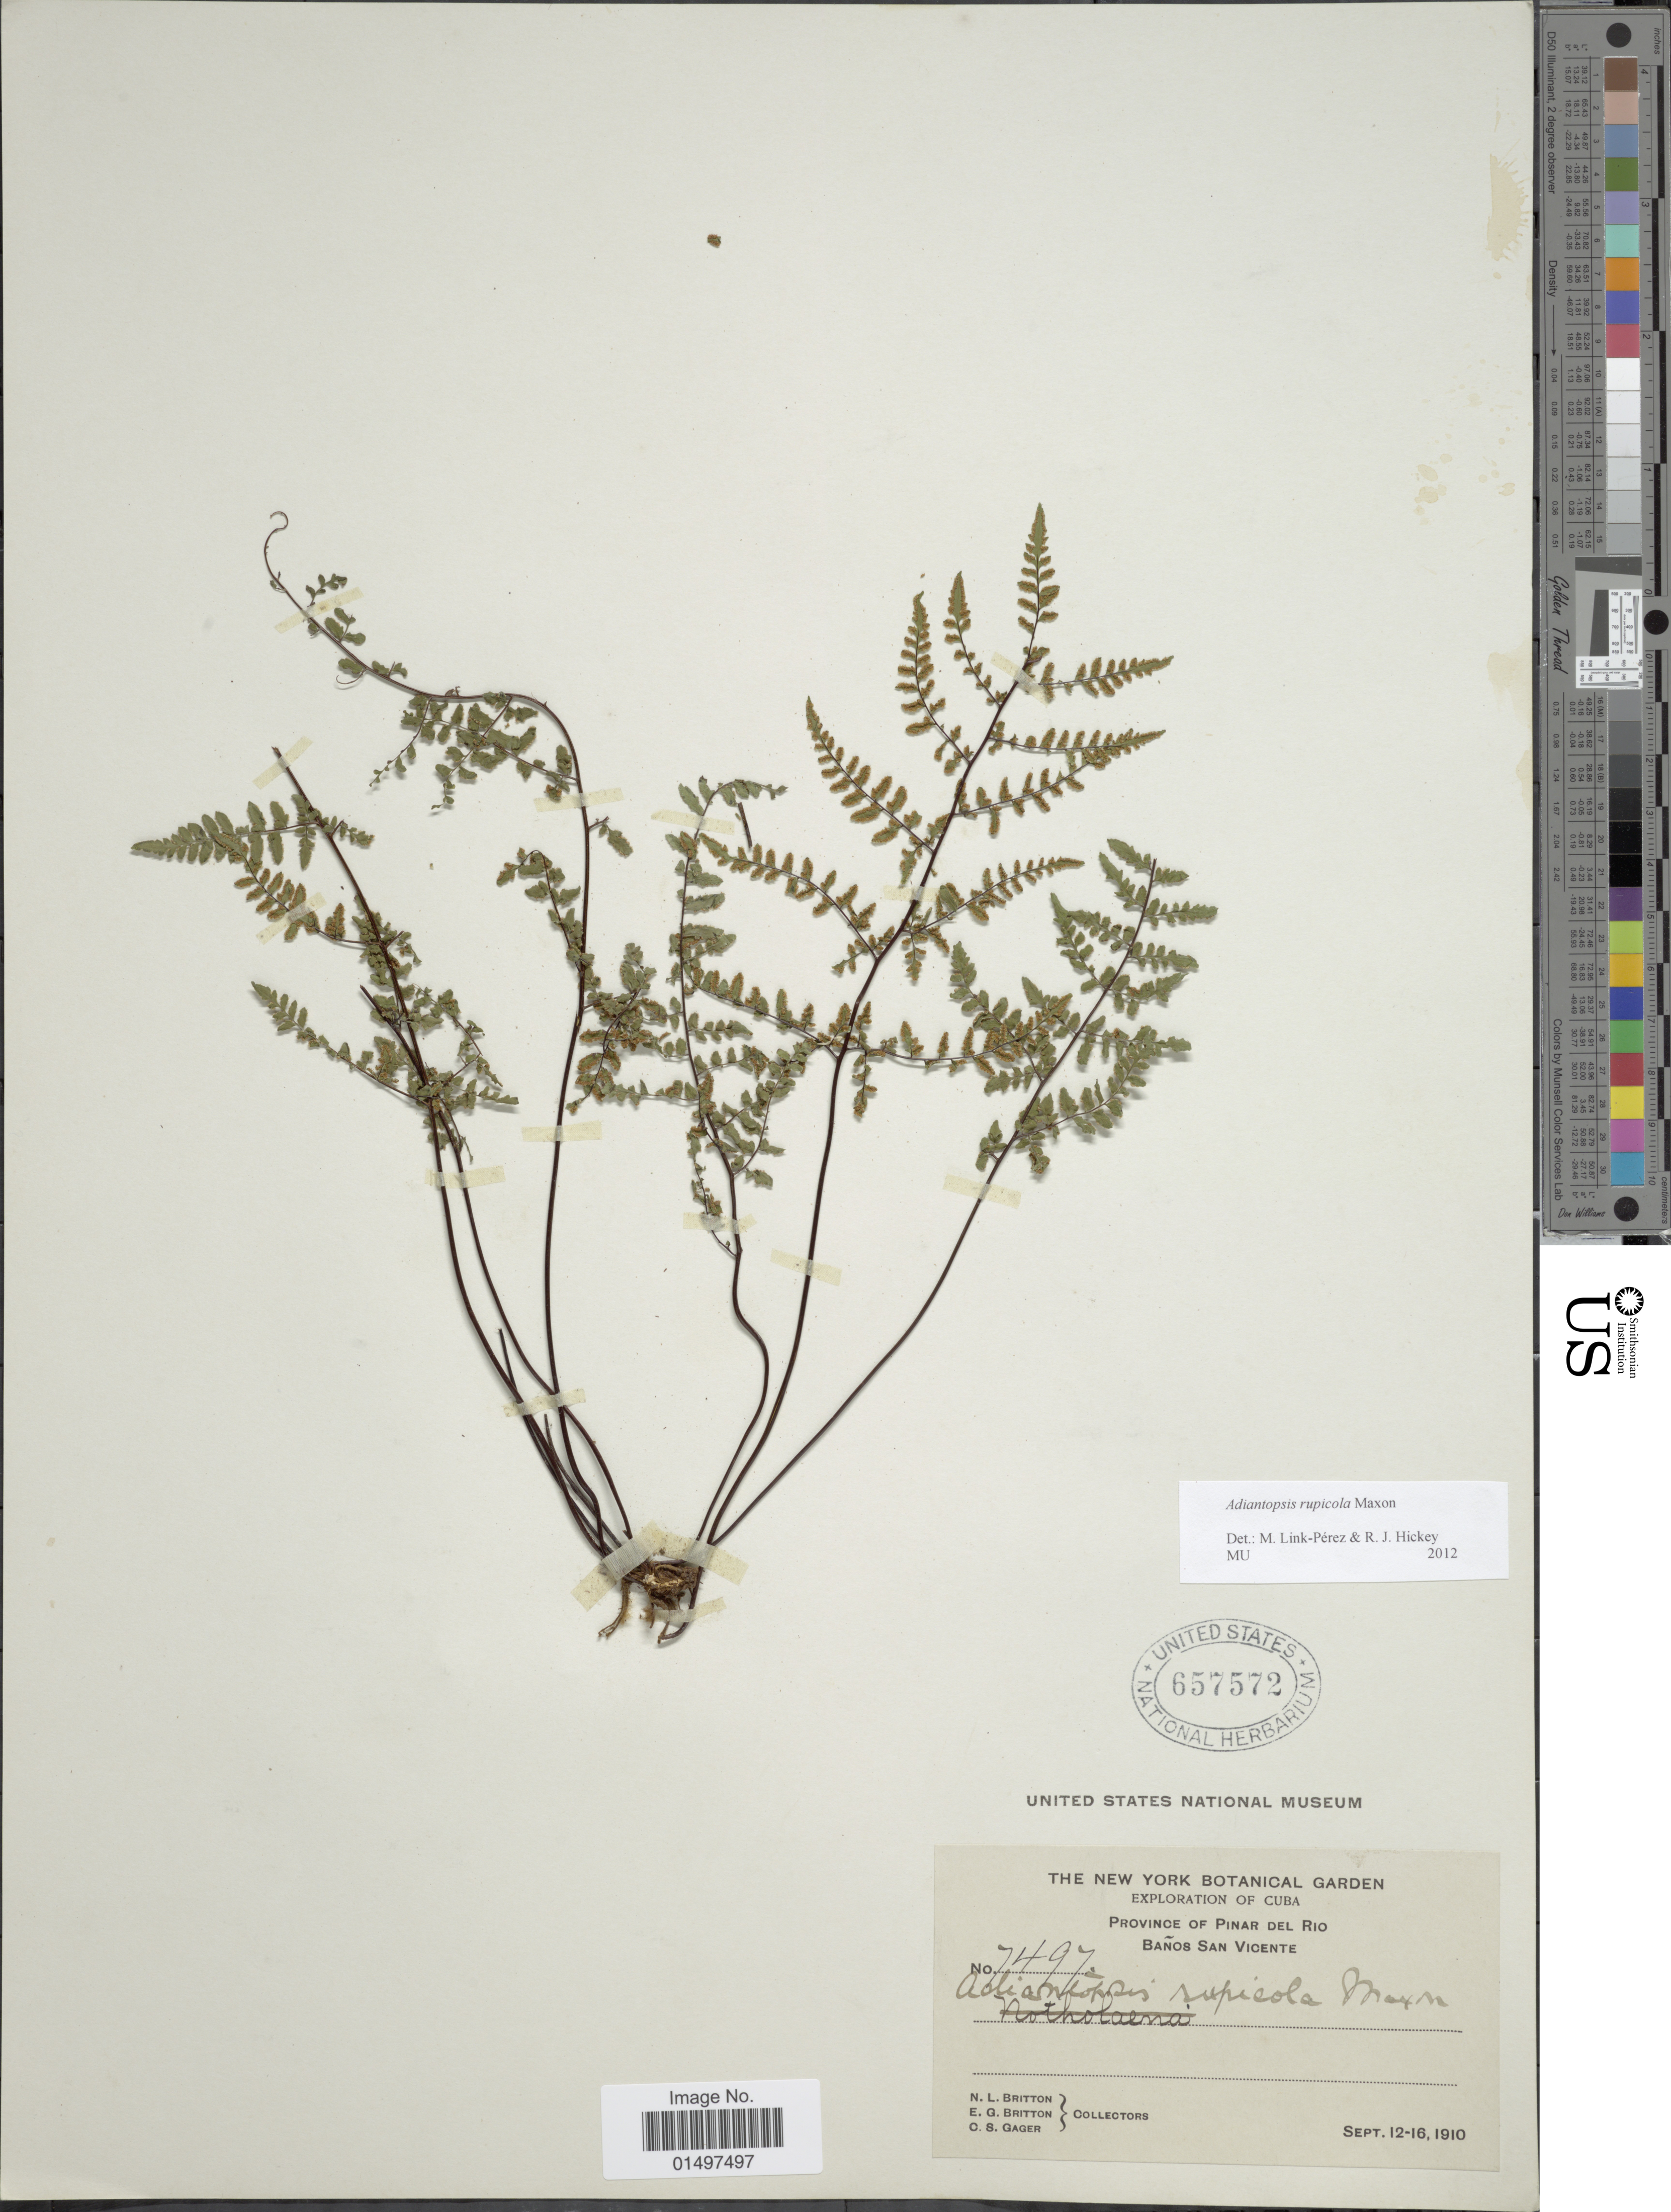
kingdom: Plantae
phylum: Tracheophyta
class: Polypodiopsida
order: Polypodiales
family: Pteridaceae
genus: Adiantopsis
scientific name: Adiantopsis rupicola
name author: Maxon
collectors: N. Britton, E. G. Britton & C. Gager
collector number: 7497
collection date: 1910-09-12/1910-09-16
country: Cuba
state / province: Pinar del Río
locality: Province of Pinar del Rio. Banos San Vicente.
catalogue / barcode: US 657572